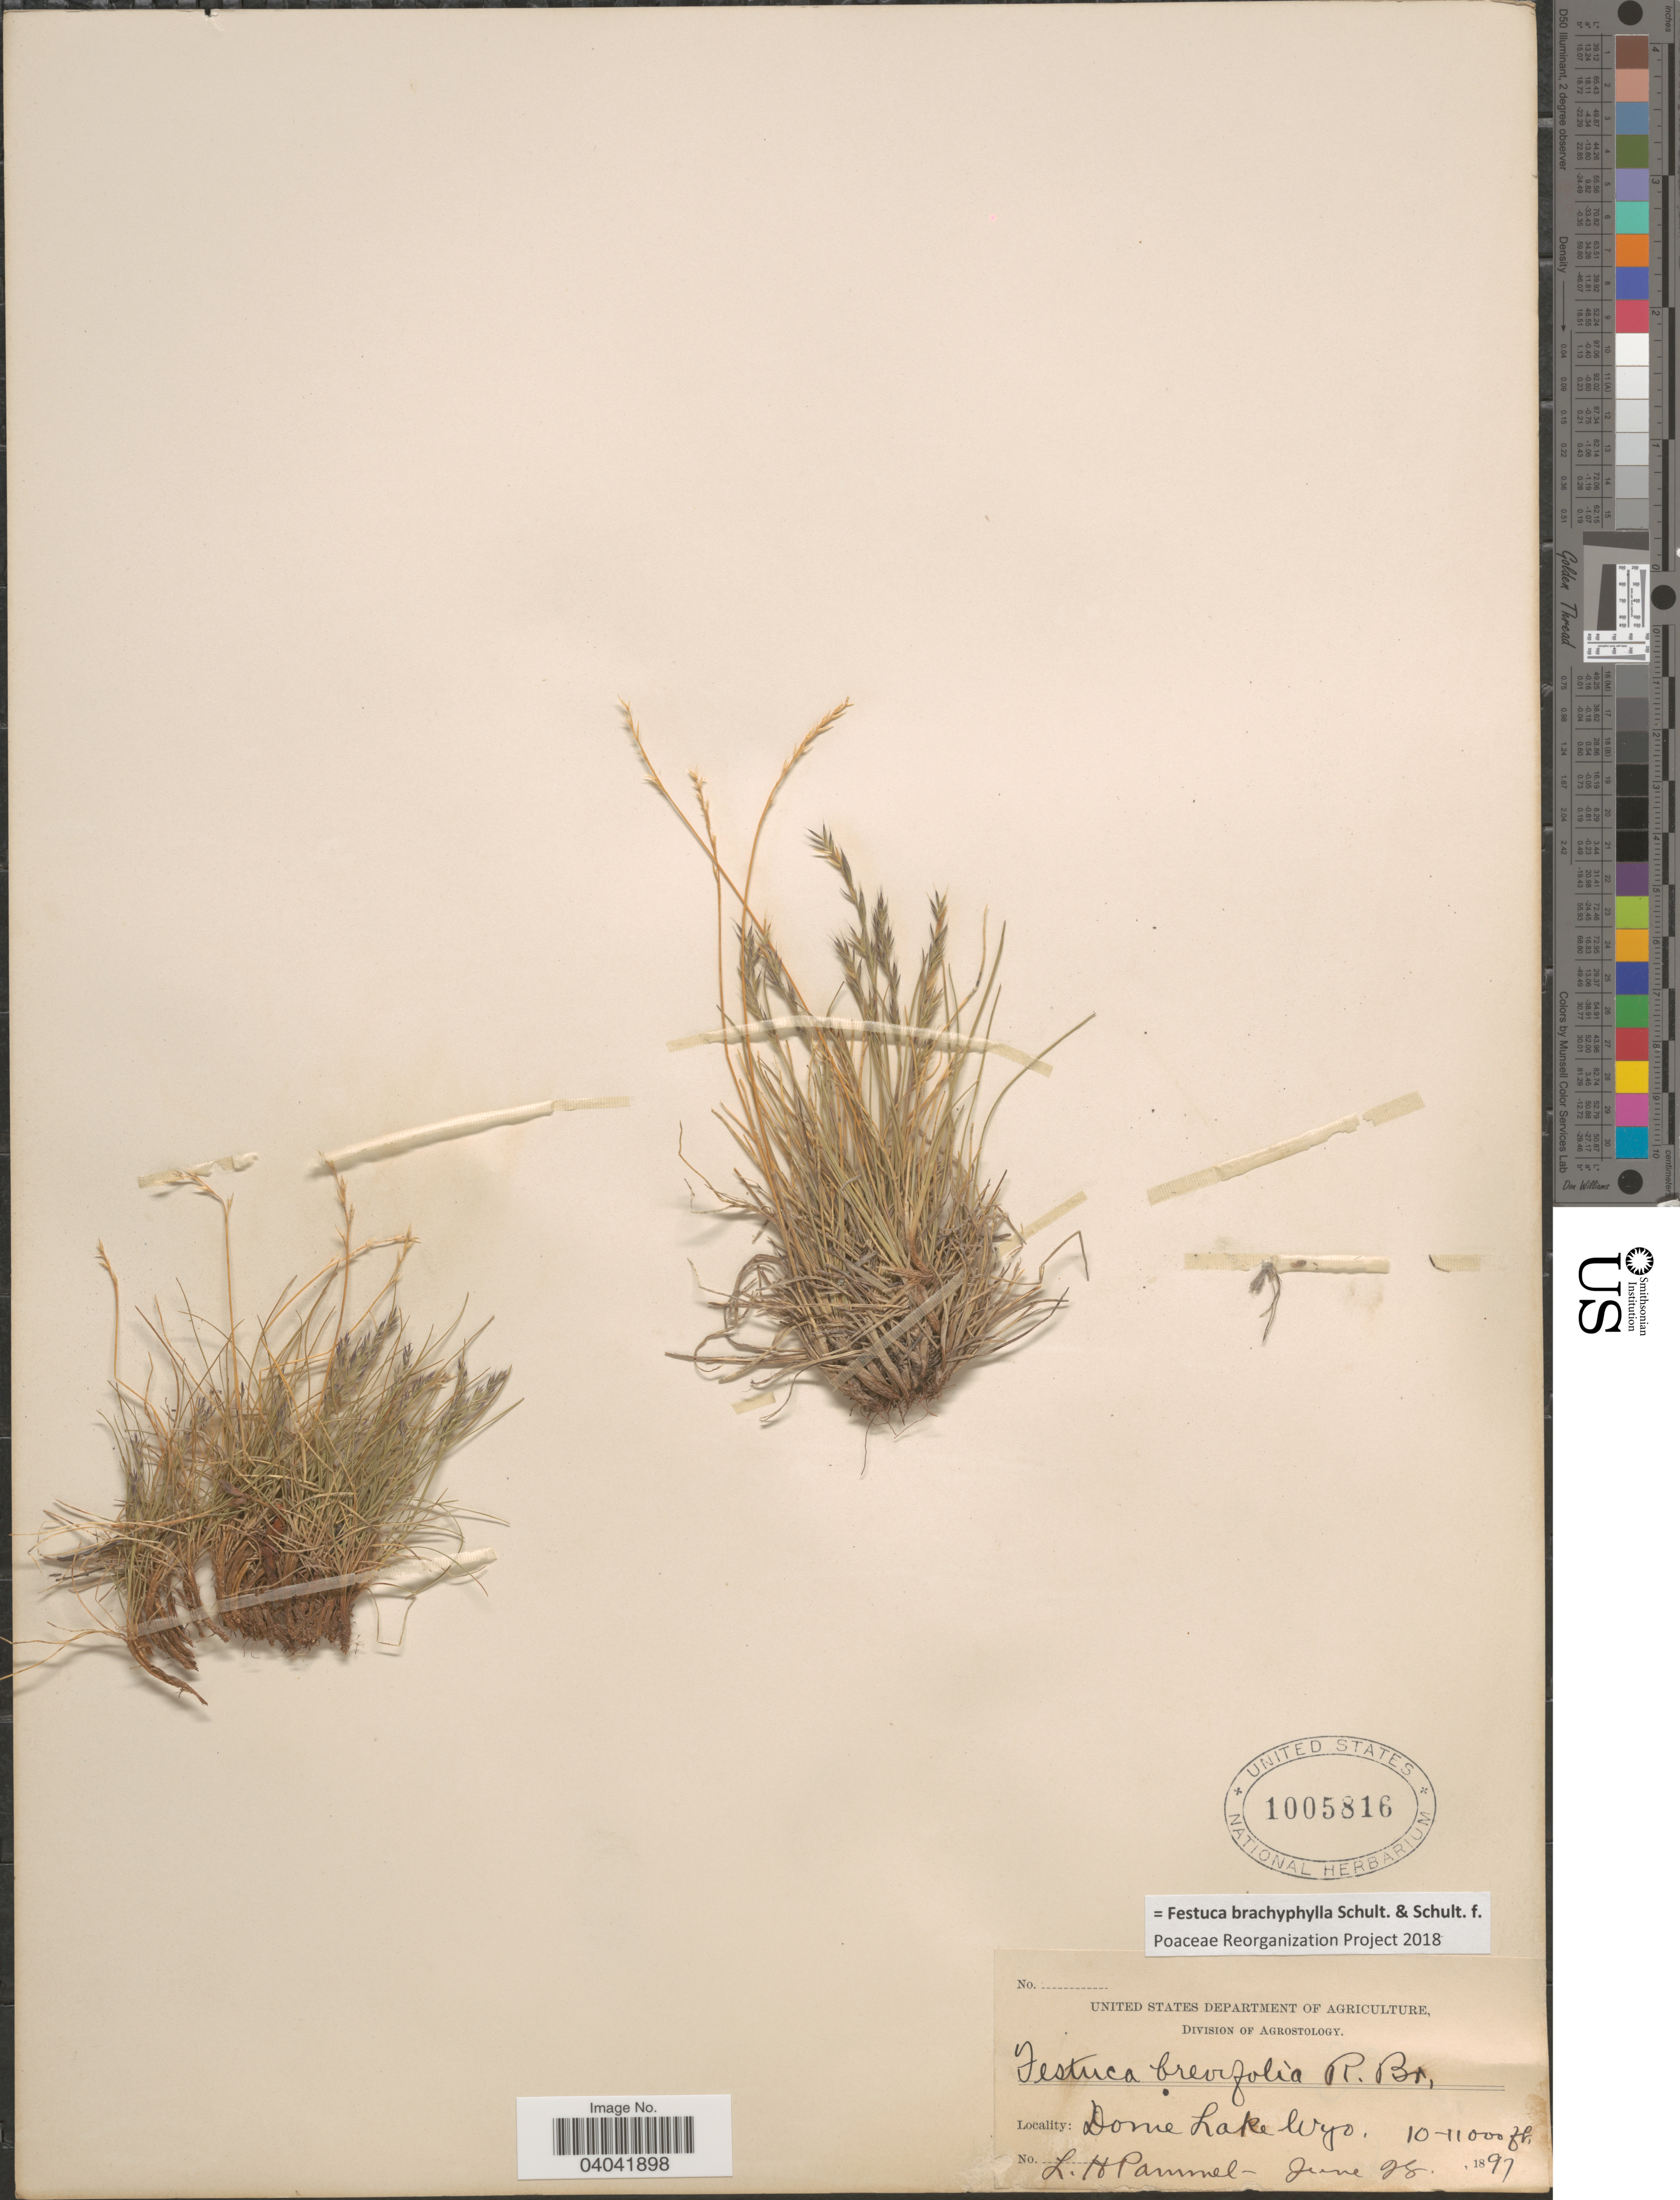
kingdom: Plantae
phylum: Tracheophyta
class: Liliopsida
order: Poales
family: Poaceae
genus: Festuca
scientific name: Festuca brachyphylla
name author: Schult. & Schult. f.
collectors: L. Pammel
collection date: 1897-06-28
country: United States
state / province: Wyoming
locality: Dome Lake.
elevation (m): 3048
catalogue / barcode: US 1005816